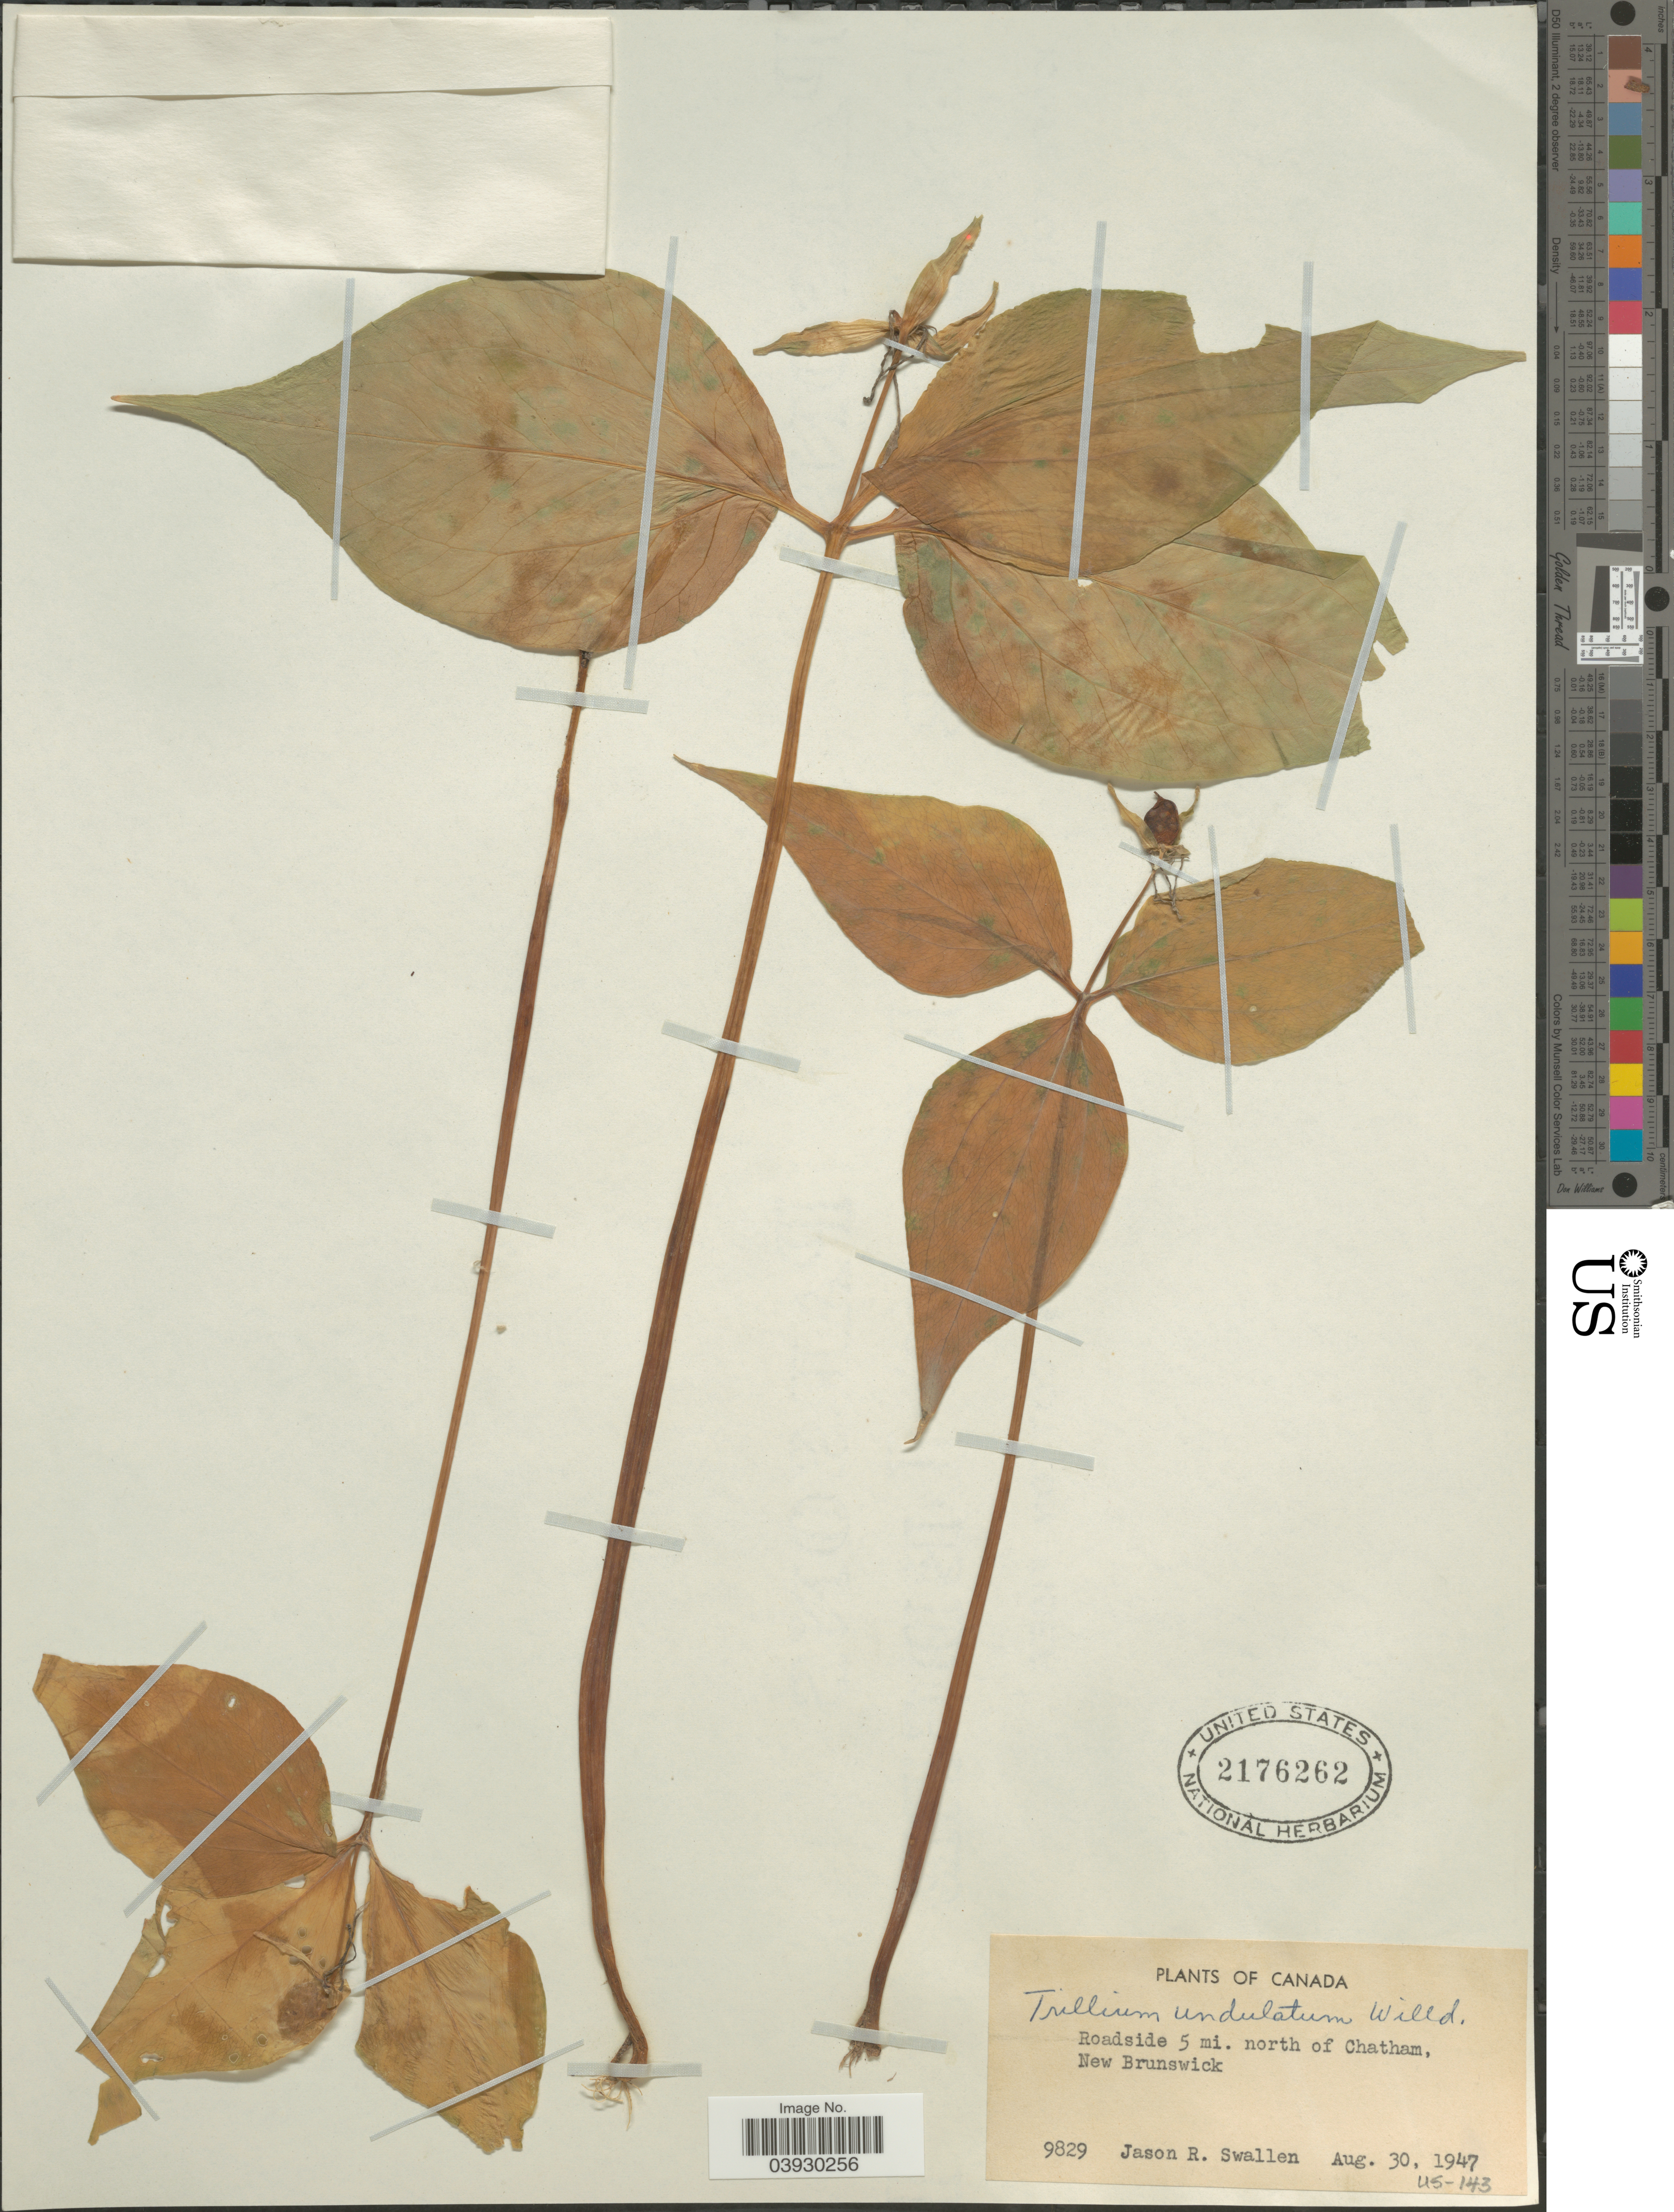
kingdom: Plantae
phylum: Tracheophyta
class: Liliopsida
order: Liliales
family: Melanthiaceae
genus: Trillium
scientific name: Trillium undulatum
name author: Willd.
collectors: J. R. Swallen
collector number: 9829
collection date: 1947-08-30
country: Canada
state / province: New Brunswick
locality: Roadside 5 mi. north of Chatham.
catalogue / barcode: US 2176262